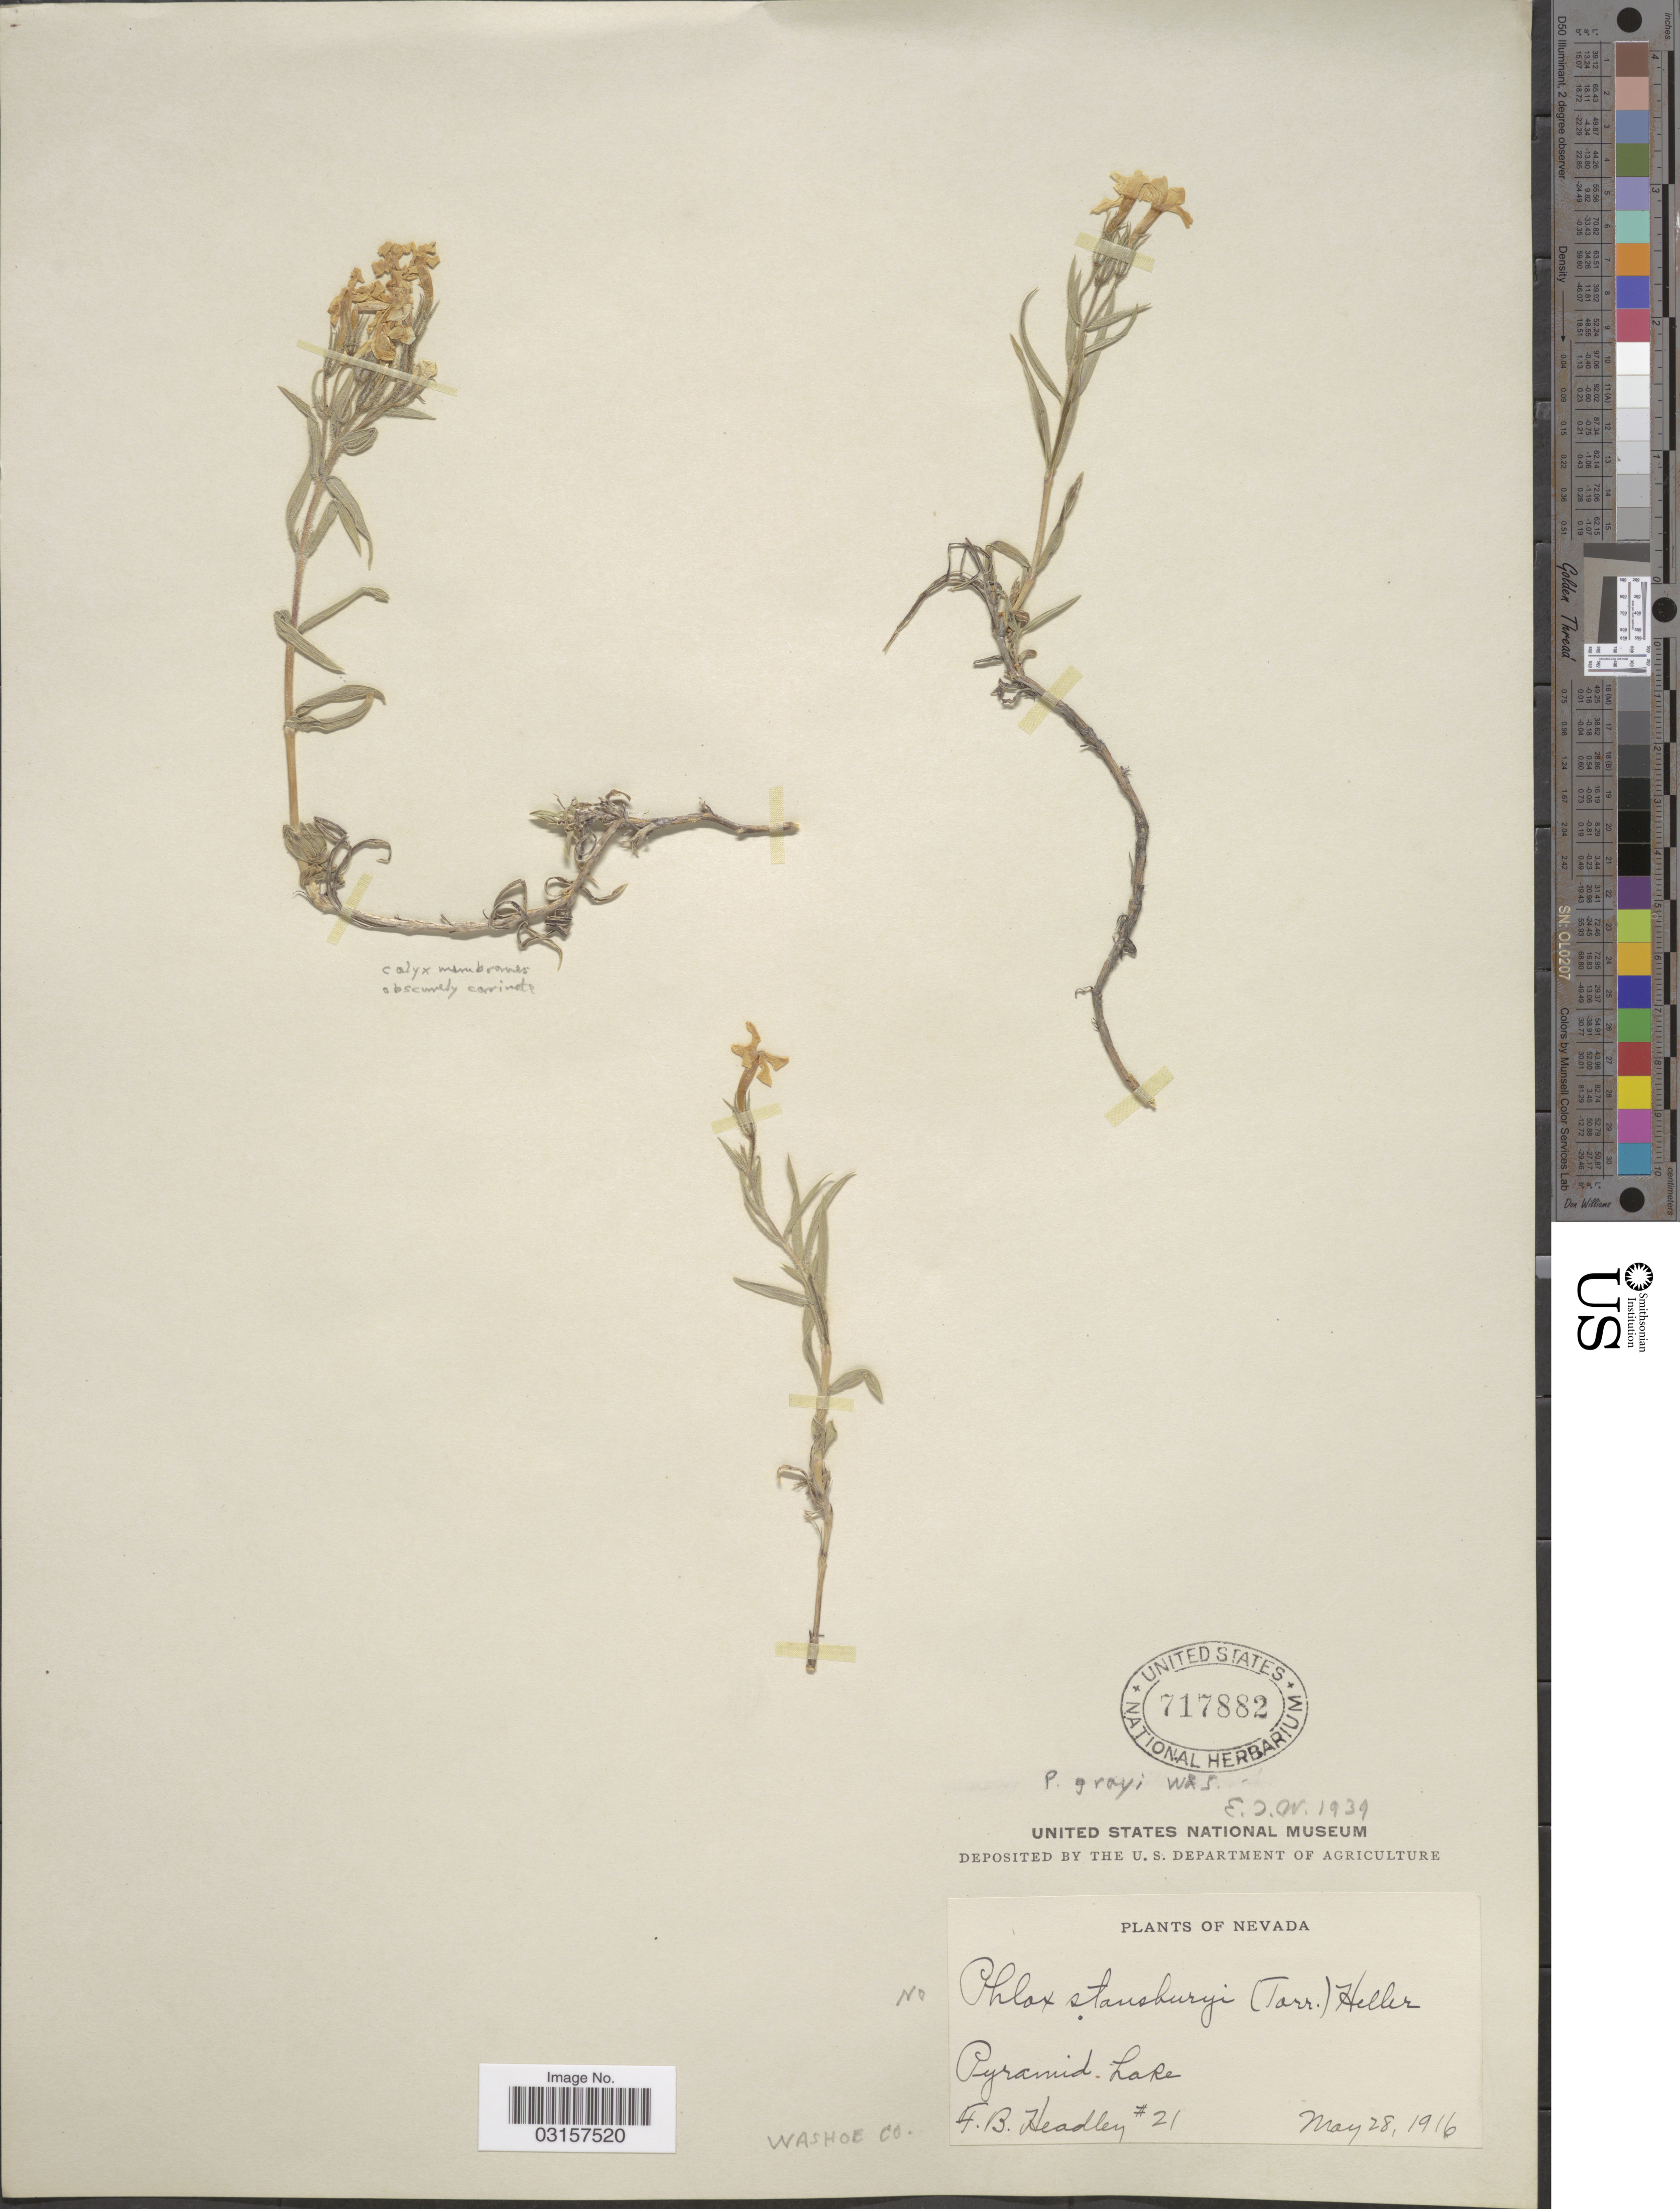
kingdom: Plantae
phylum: Tracheophyta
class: Magnoliopsida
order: Ericales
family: Polemoniaceae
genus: Phlox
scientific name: Phlox stansburyi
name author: (Torr.) A. Heller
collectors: F. B. Headley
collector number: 21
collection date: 1916-05-28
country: United States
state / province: Nevada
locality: Pyramid Lake, Washoe Co.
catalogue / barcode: US 717882